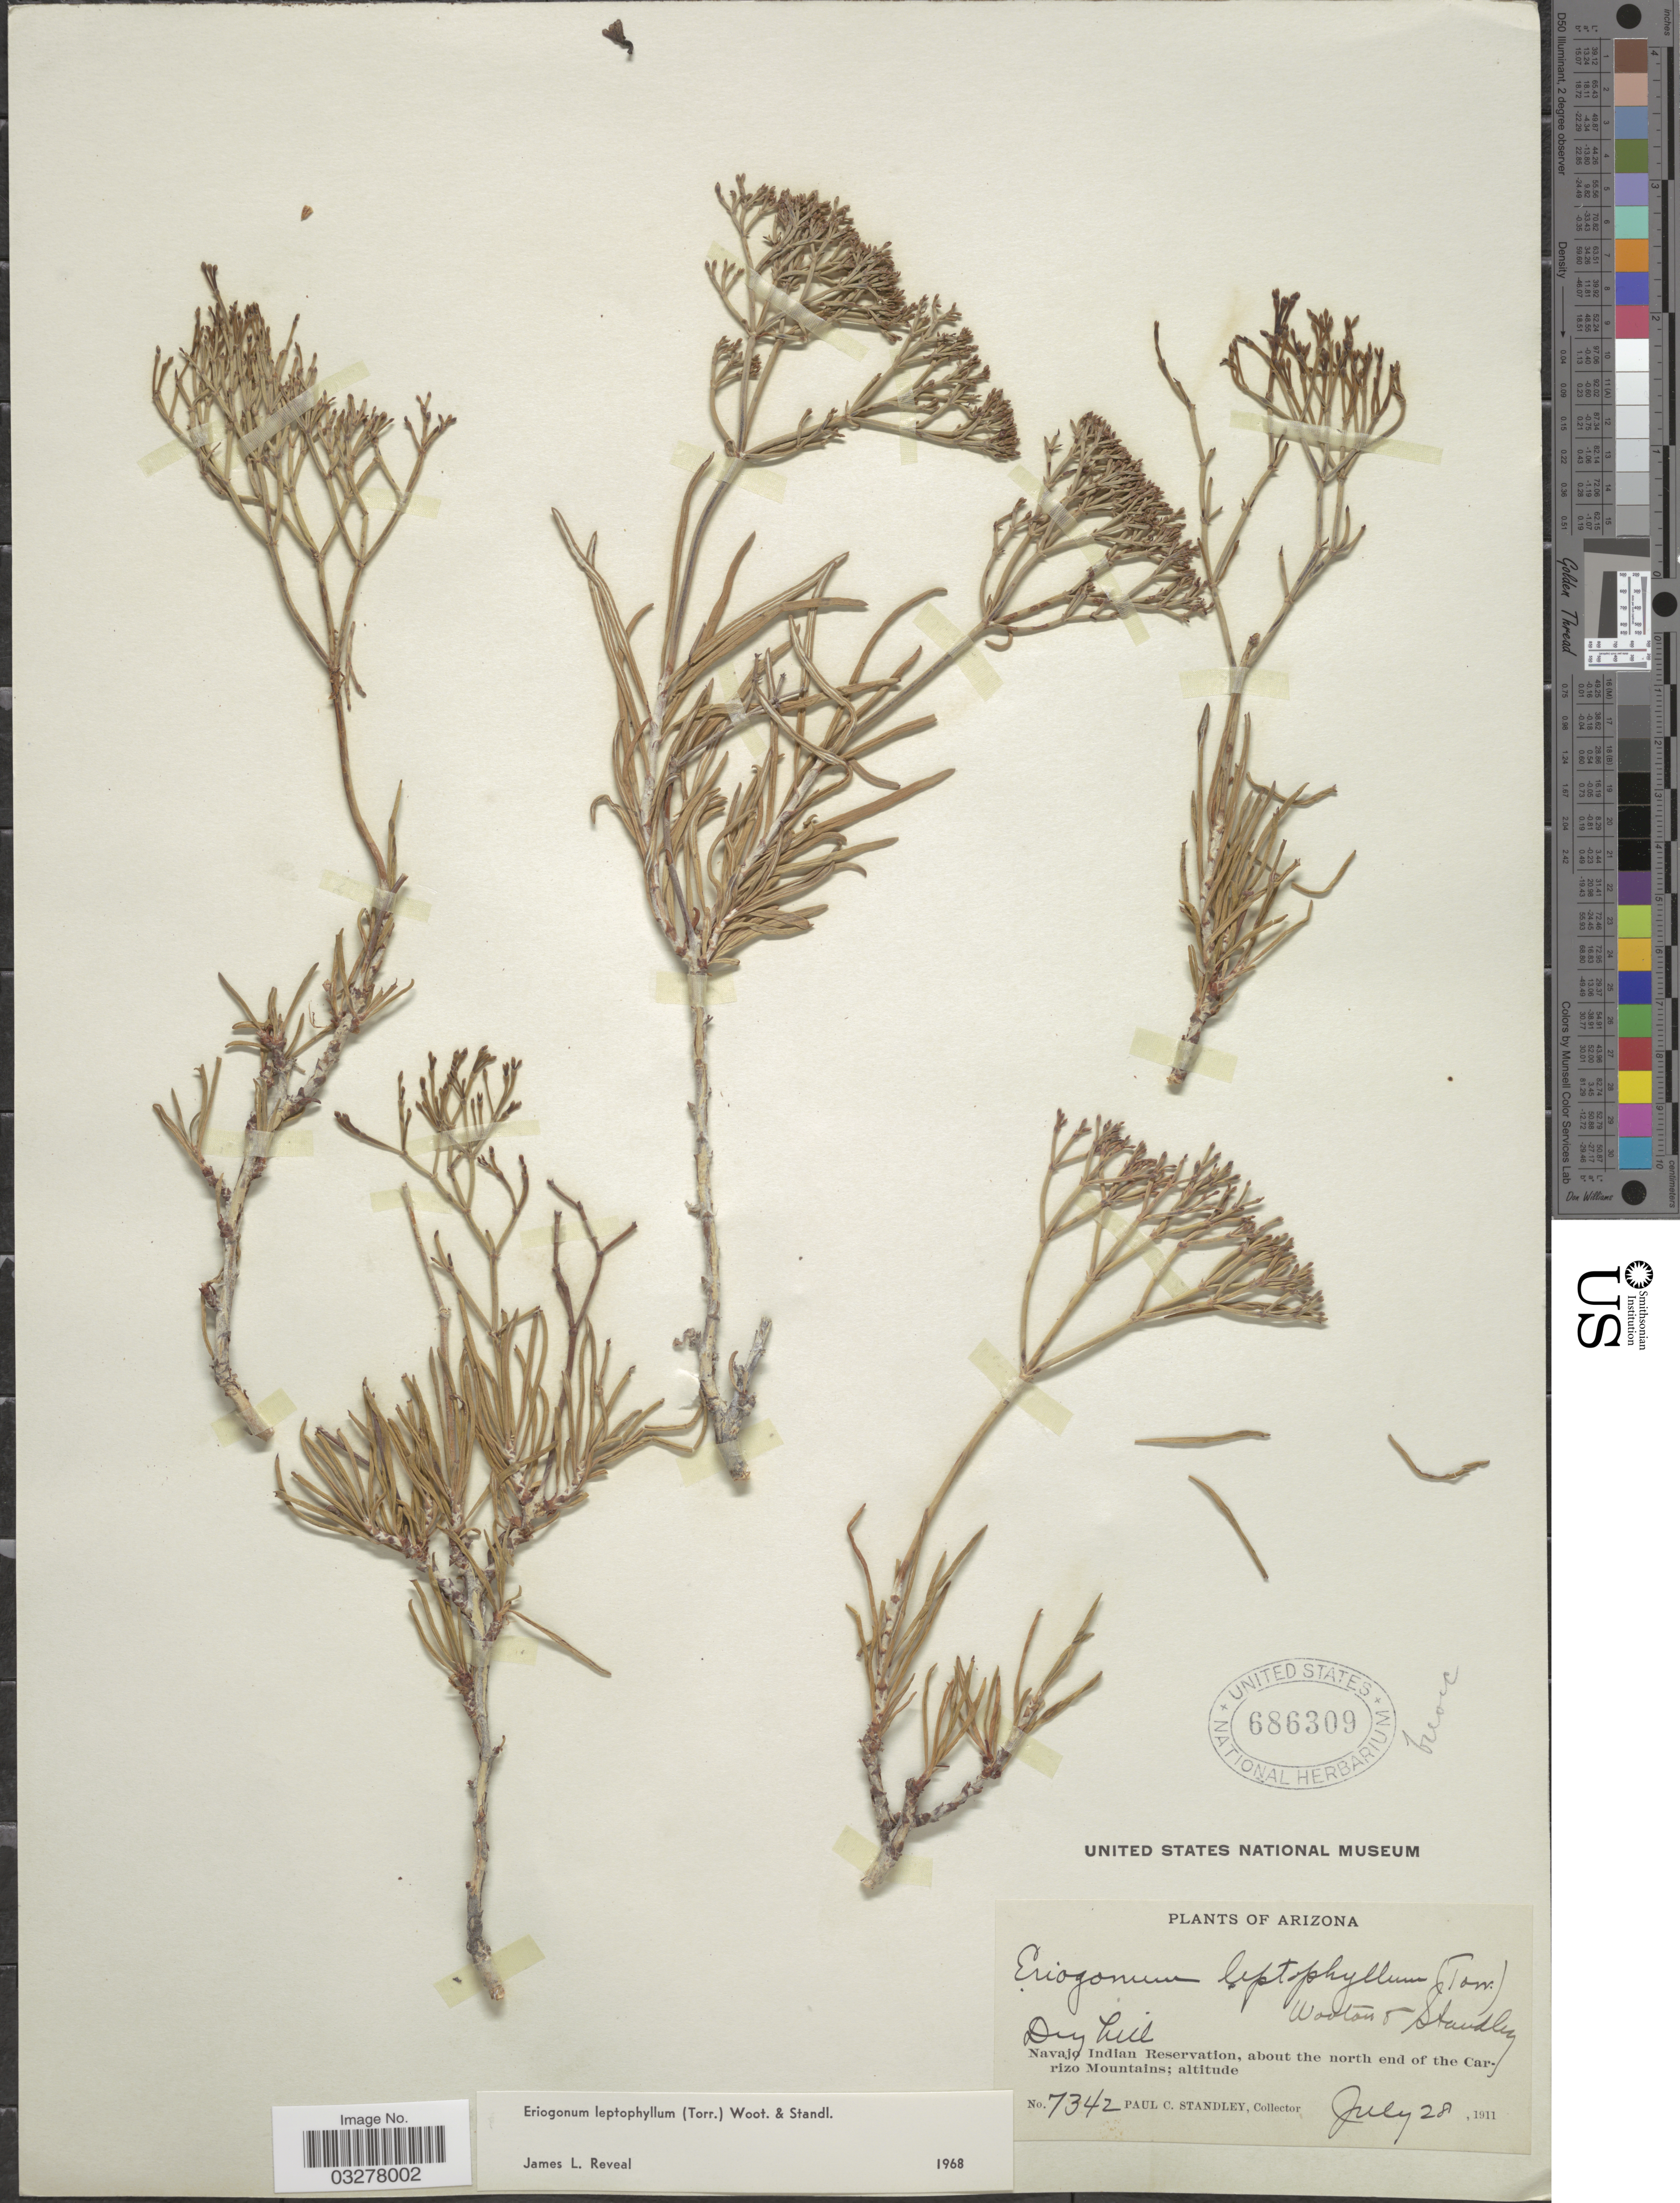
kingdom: Plantae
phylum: Tracheophyta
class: Magnoliopsida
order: Caryophyllales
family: Polygonaceae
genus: Eriogonum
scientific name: Eriogonum leptophyllum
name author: (Torr.) Wooton & Standl.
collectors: P. C. Standley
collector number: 7342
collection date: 1911-07-28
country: United States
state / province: Arizona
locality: Navajo Indian Reservation, about the north end of the Carizo Mountains.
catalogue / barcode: US 686309